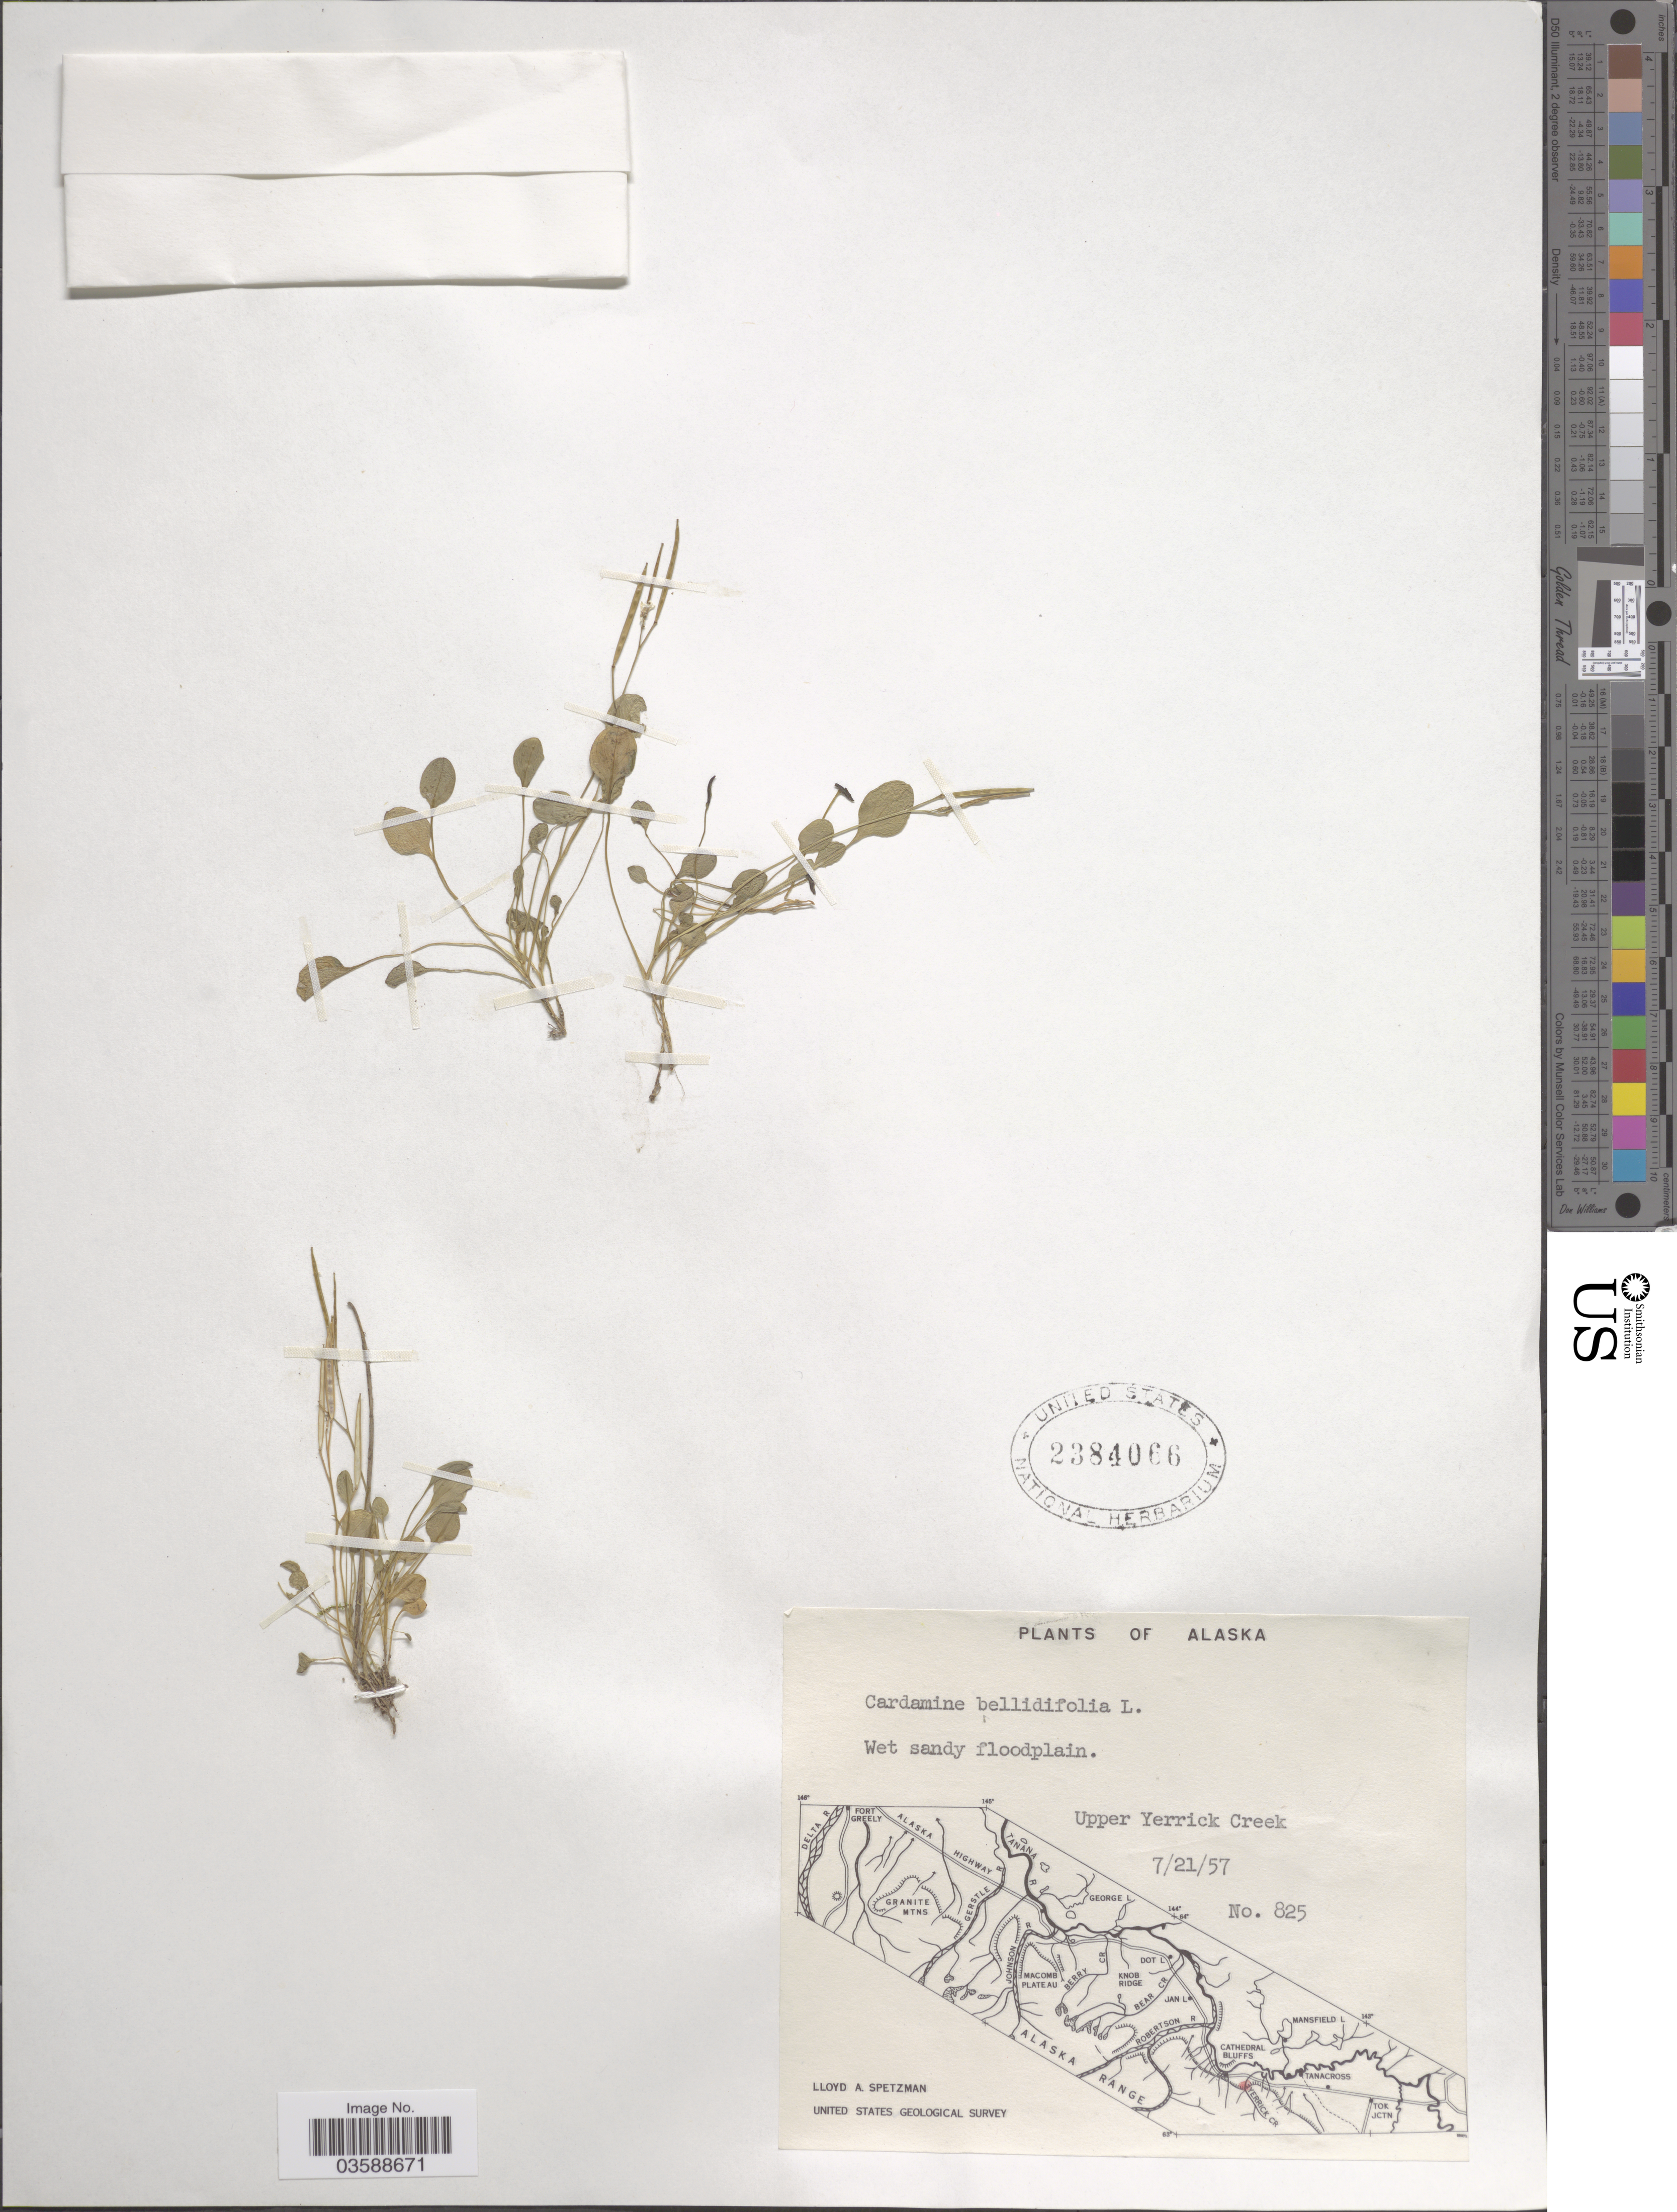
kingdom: Plantae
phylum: Tracheophyta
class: Magnoliopsida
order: Brassicales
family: Brassicaceae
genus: Cardamine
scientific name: Cardamine bellidifolia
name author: L.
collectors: L. Spetzman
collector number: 825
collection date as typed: Transcribed d/m/y: 21/7/57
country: United States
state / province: Alaska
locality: Upper Yerrick Creek.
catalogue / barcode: US 2384066